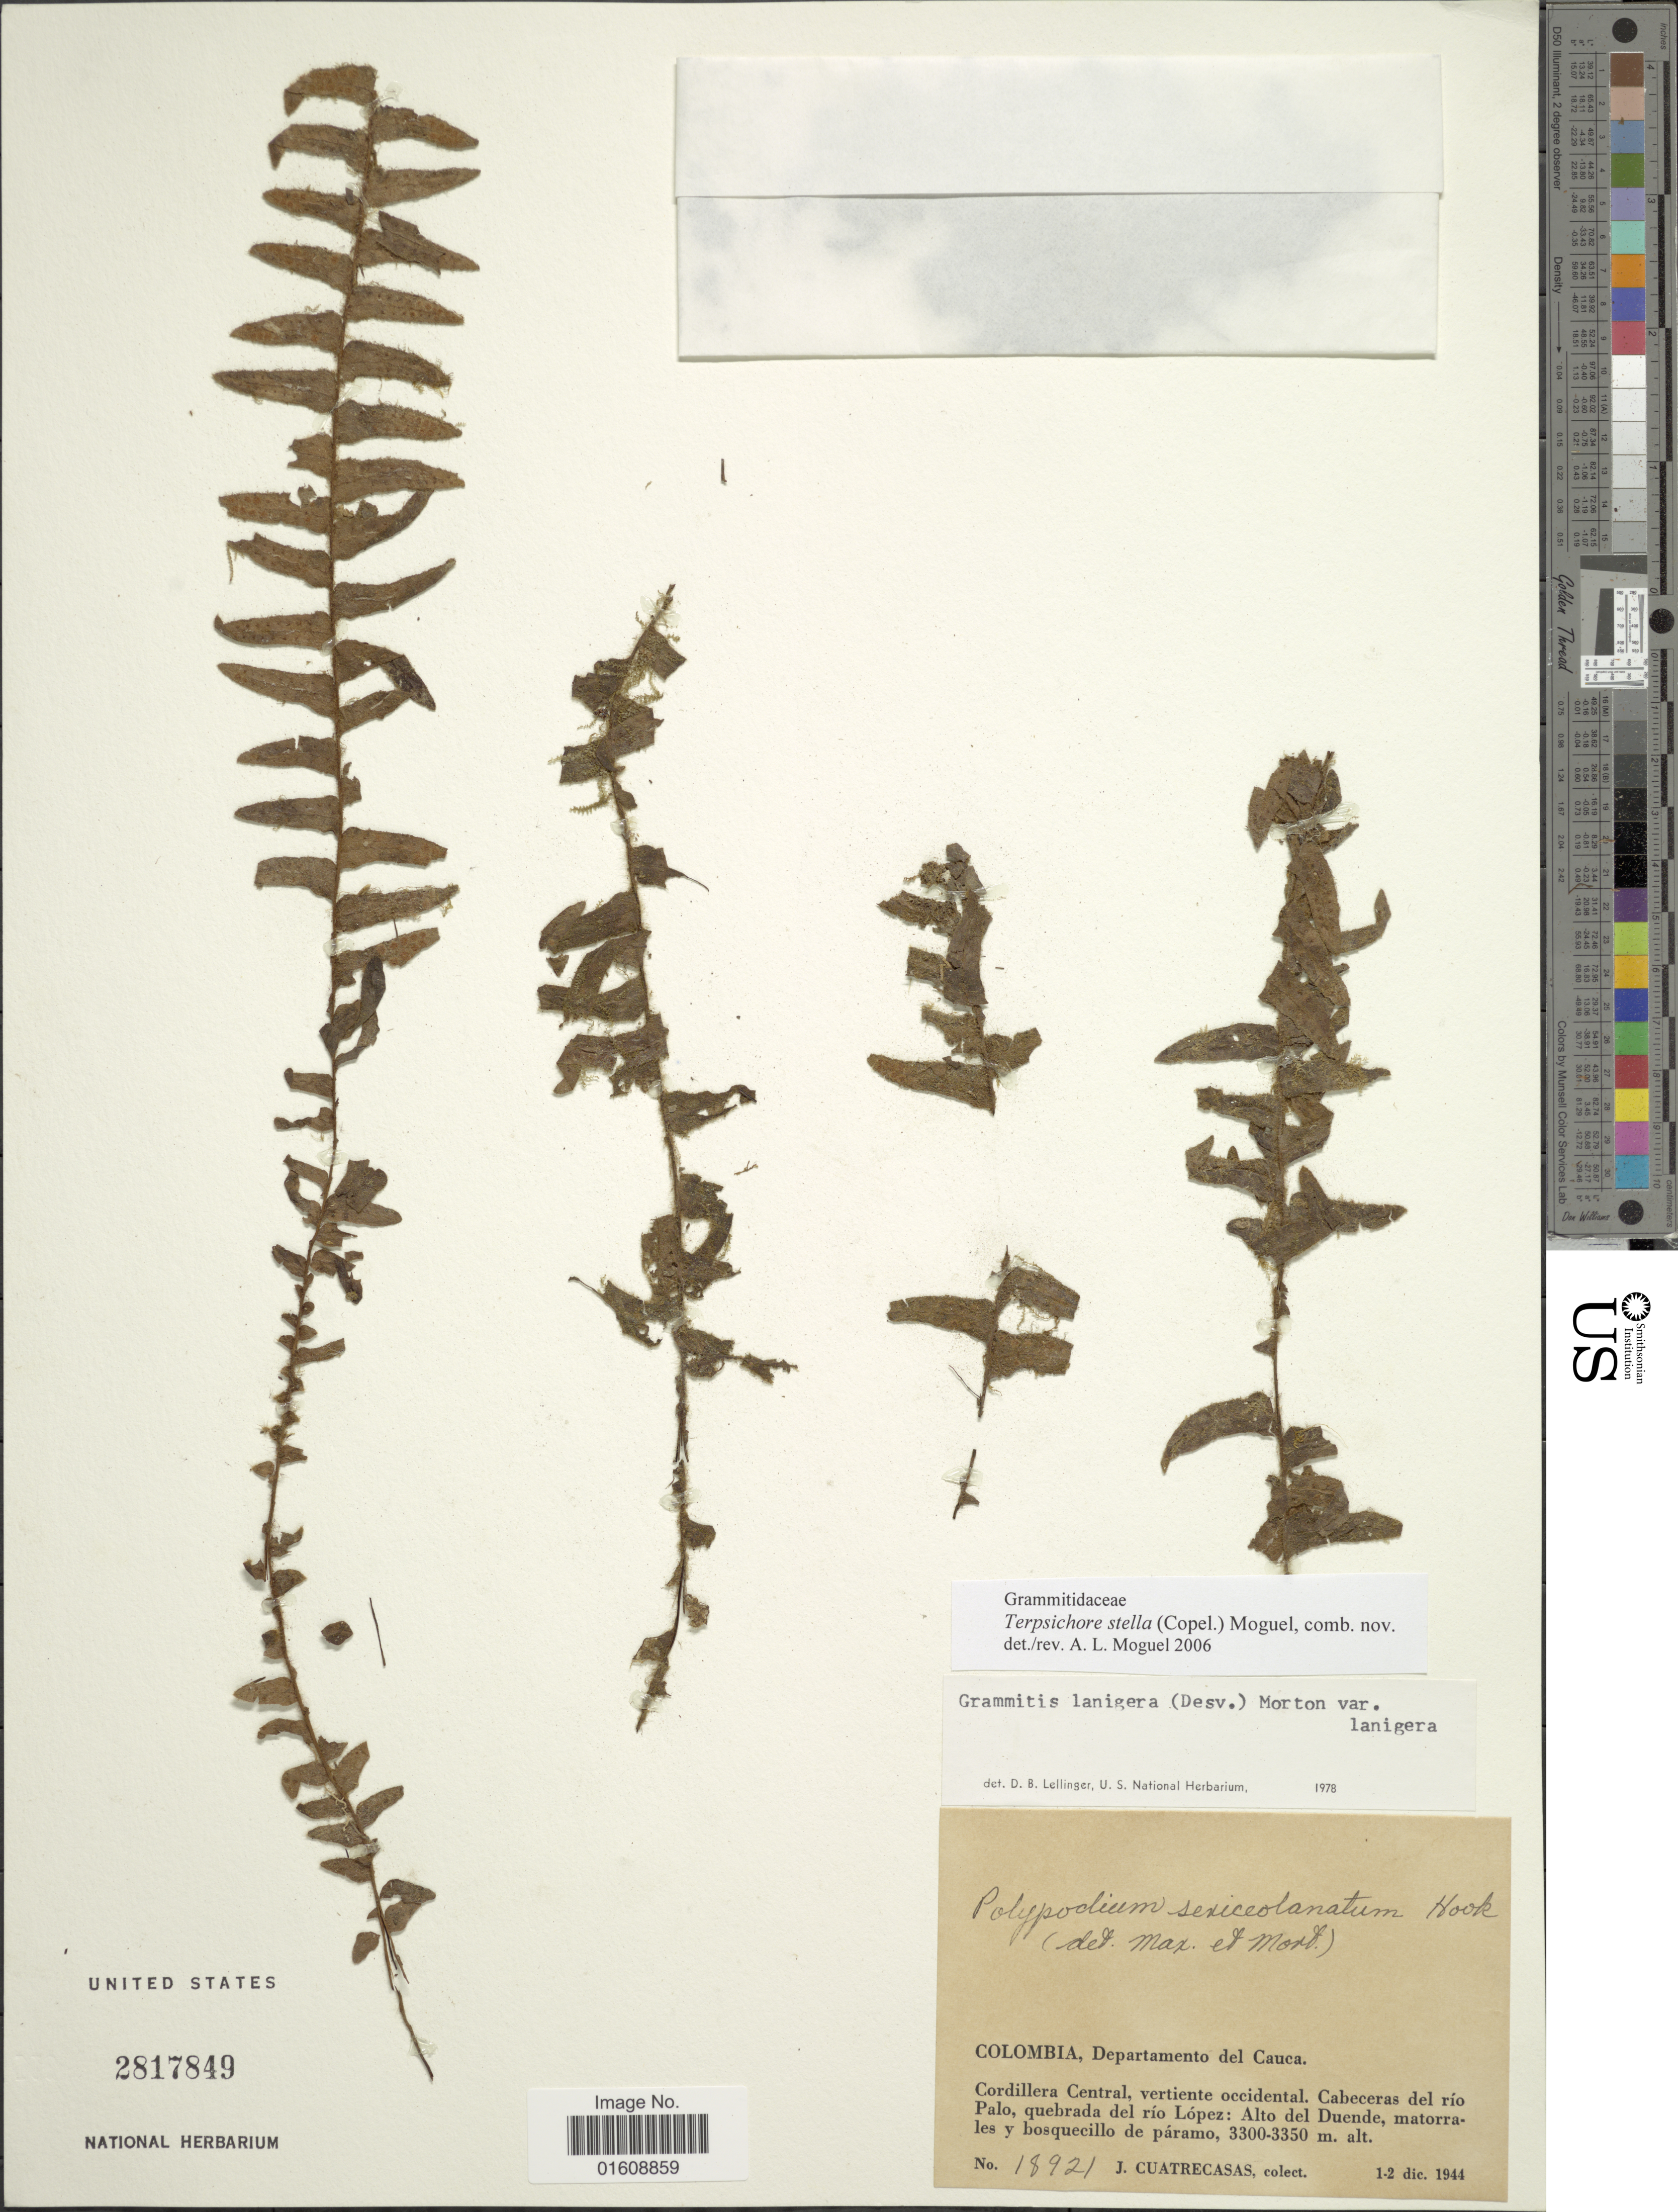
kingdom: Plantae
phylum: Tracheophyta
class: Polypodiopsida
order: Polypodiales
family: Polypodiaceae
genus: Alansmia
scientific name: Alansmia stella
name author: (Copel.) Moguel & M. Kessler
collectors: J. Cuatrecasas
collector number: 18921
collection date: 1944-12-01/1944-12-02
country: Colombia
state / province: Cauca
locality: Cordillera Central, vertiente occidental. Cabeceras del río Palo, quebrada del río López: Alto del Duende, matorrales y bosquecillo de páramo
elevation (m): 3300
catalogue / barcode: US 2817849